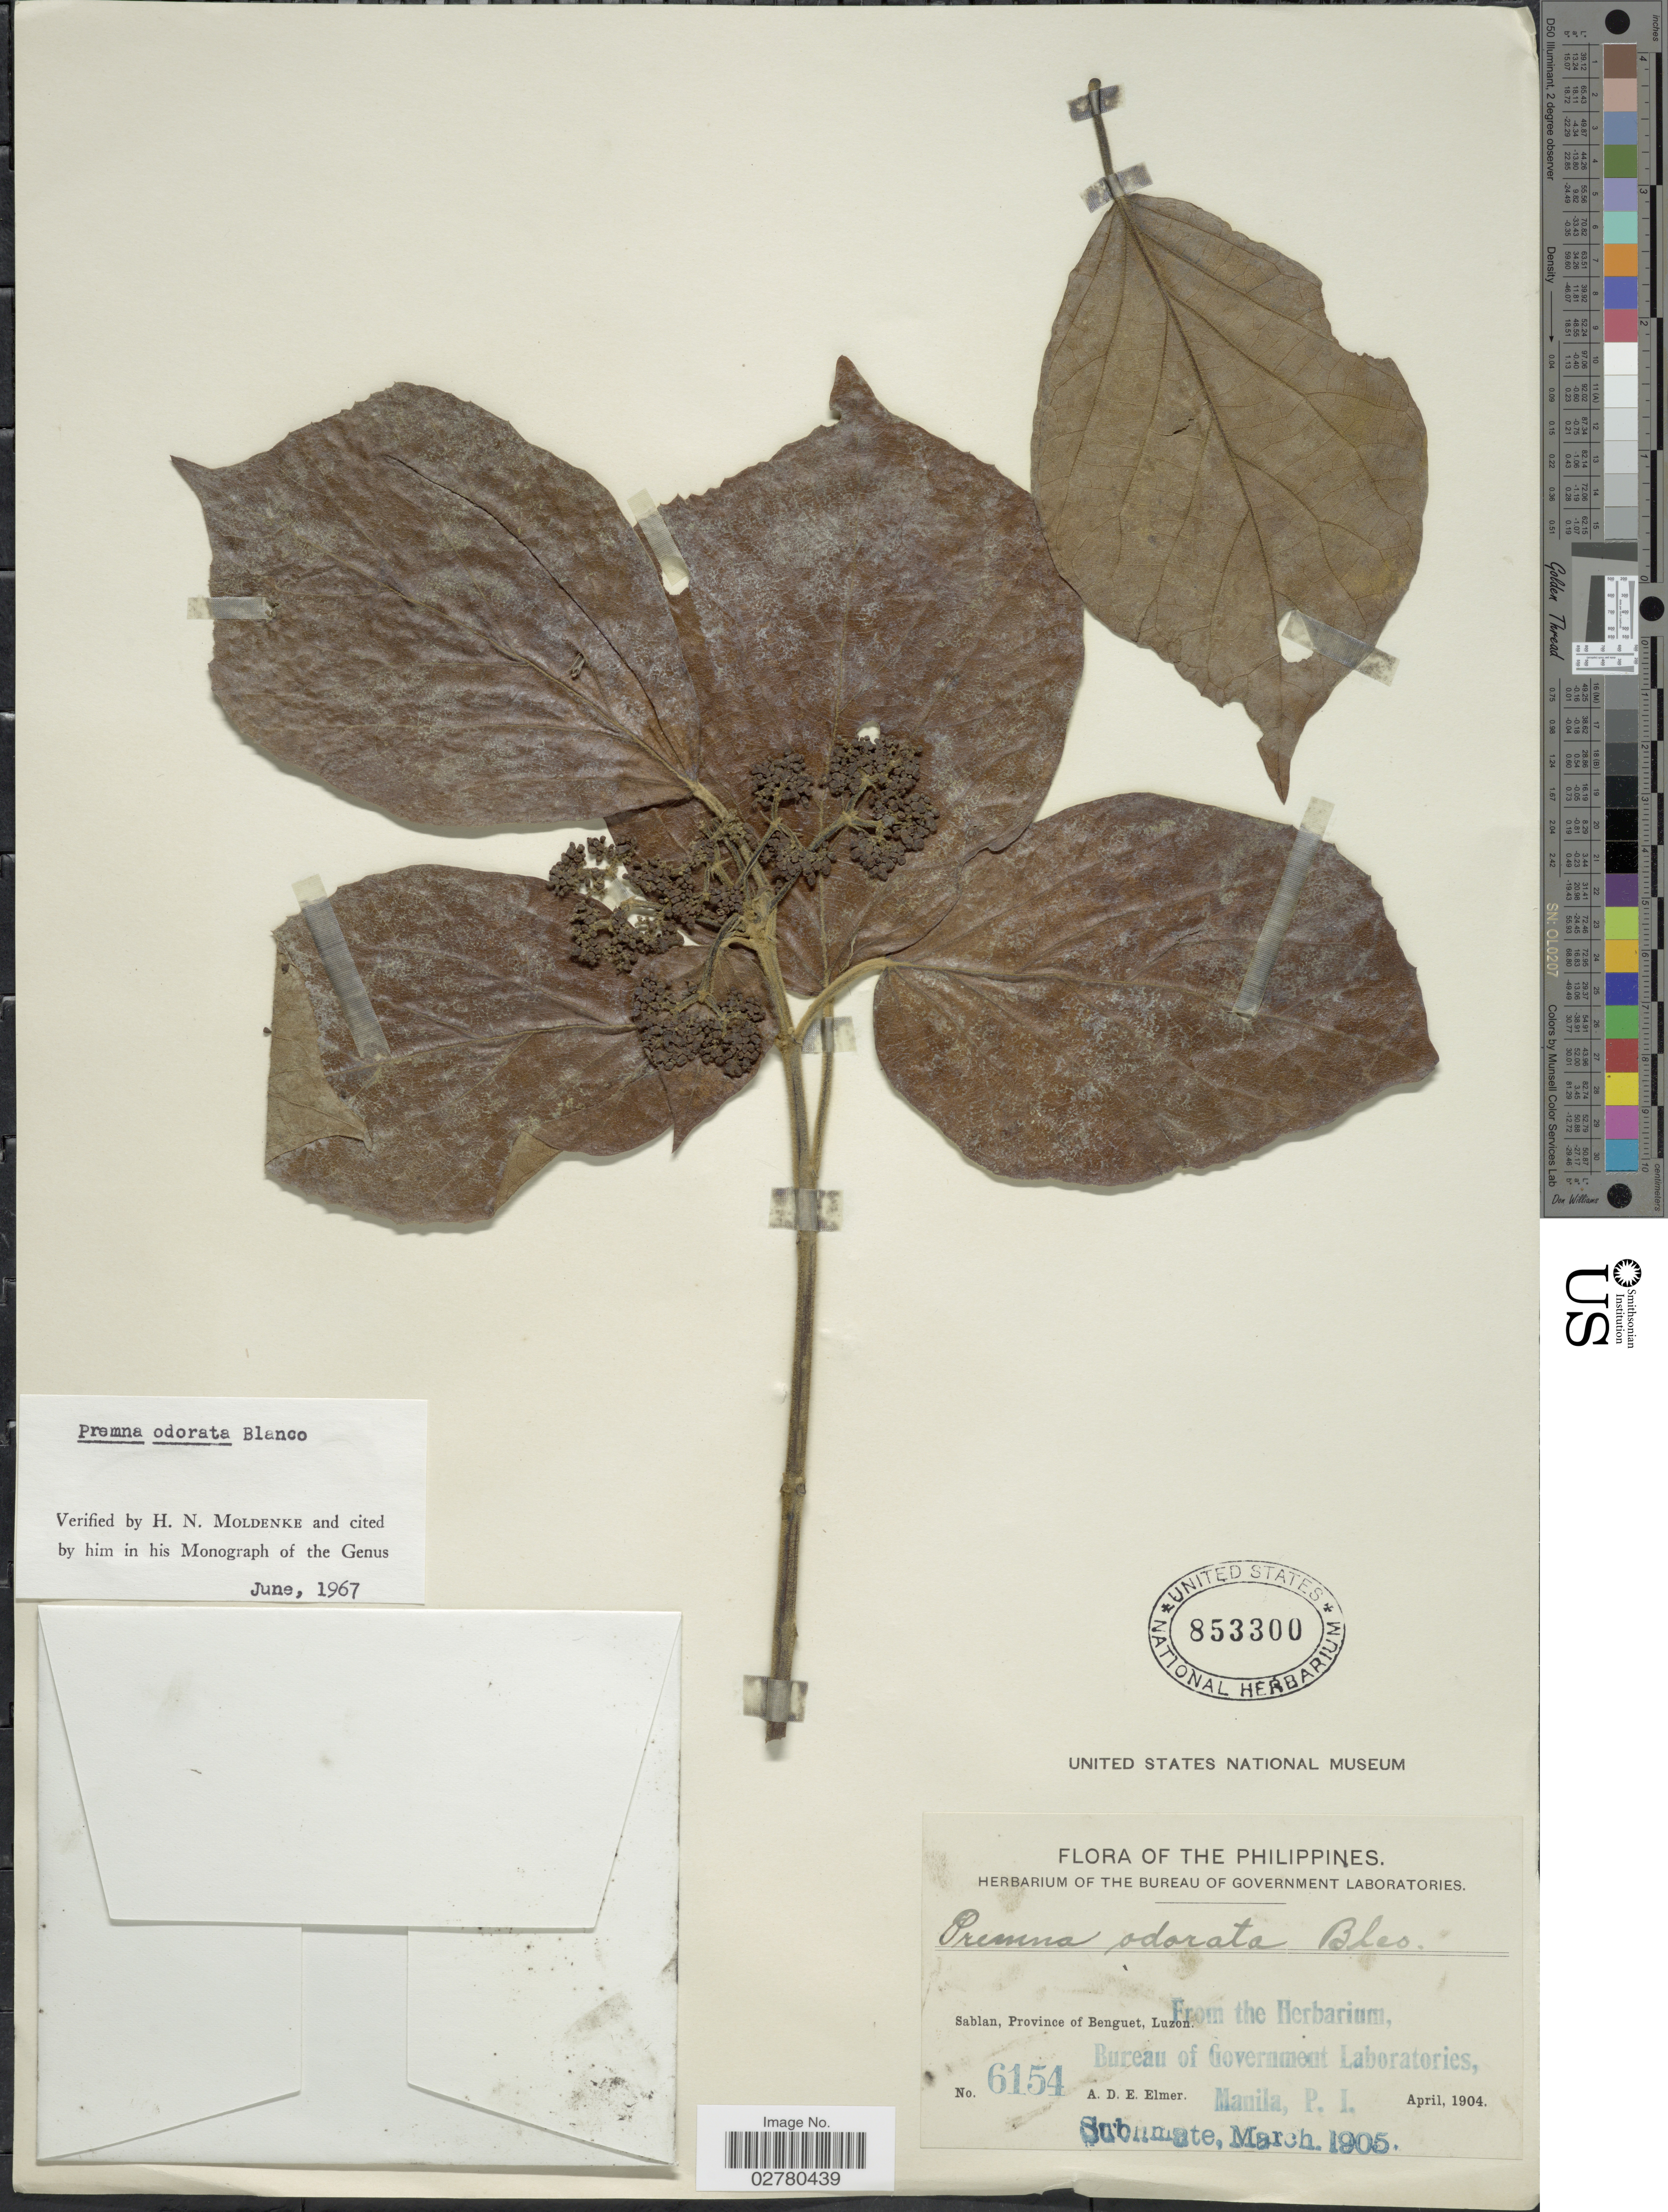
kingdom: Plantae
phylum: Tracheophyta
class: Magnoliopsida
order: Lamiales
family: Lamiaceae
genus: Premna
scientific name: Premna odorata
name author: Blanco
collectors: A. D. E. Elmer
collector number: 6154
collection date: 1904-04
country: Philippines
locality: Sablan, Province of Benguet, Luzon.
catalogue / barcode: US 853300